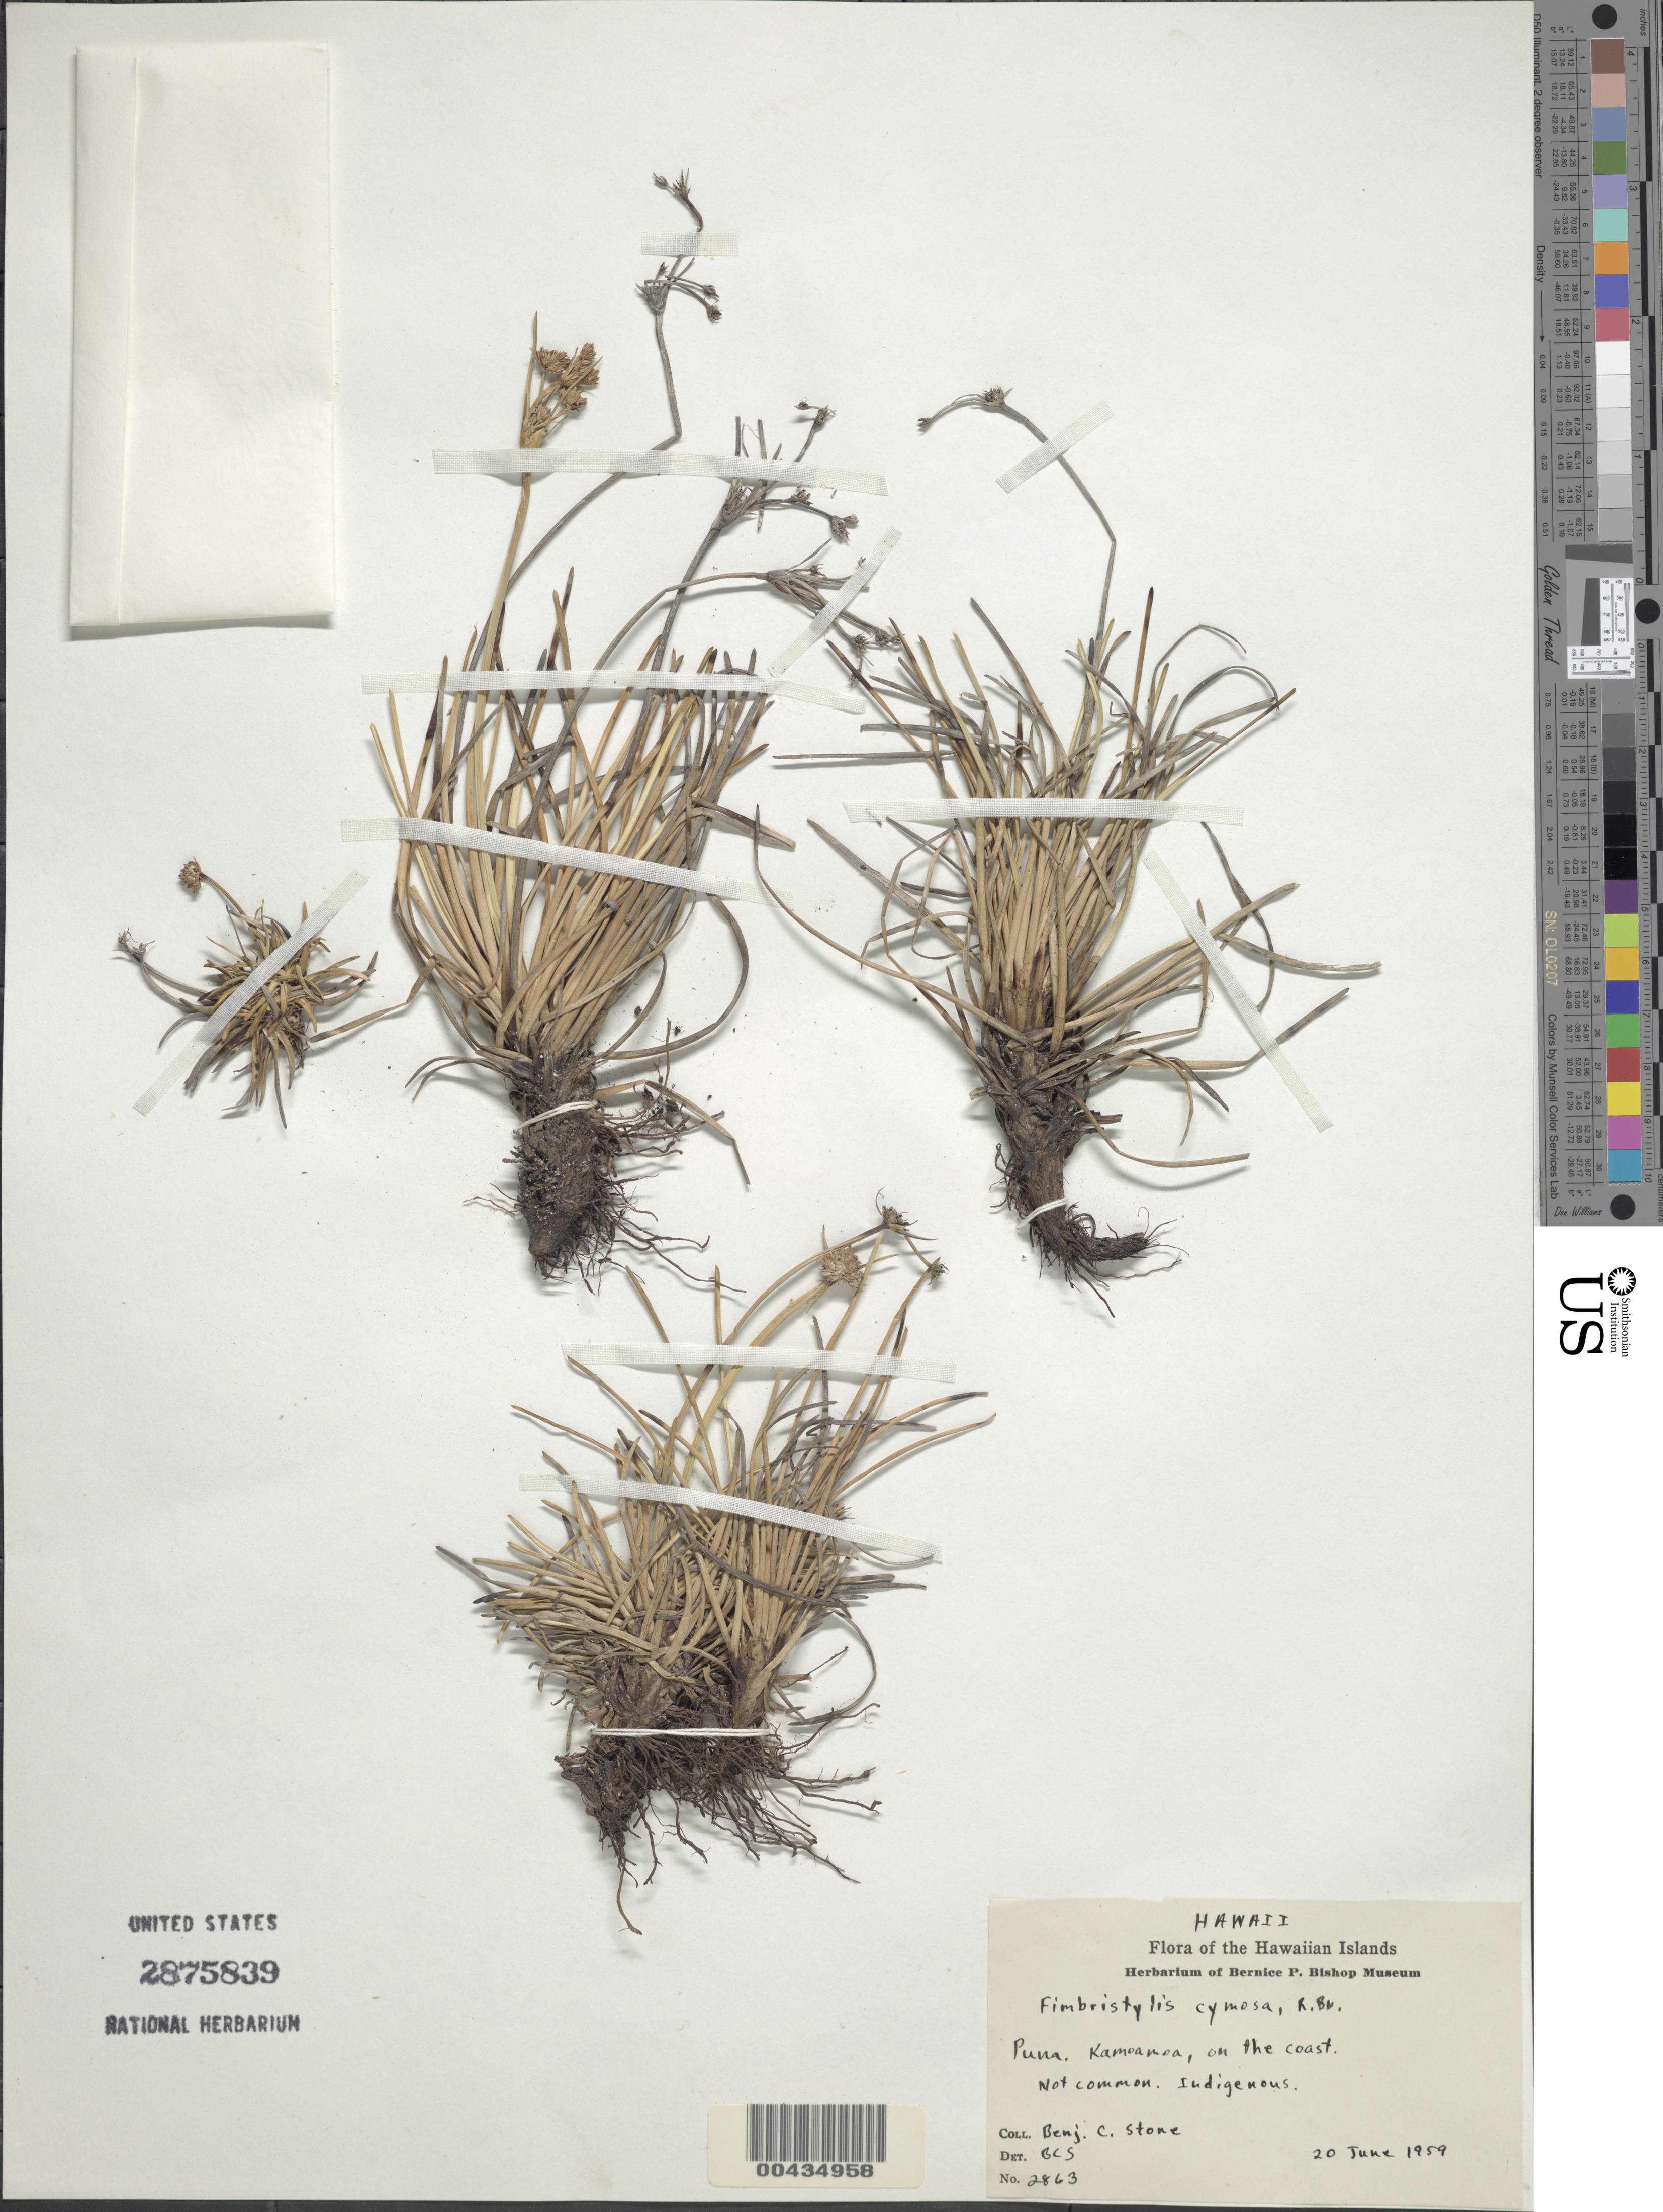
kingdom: Plantae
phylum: Tracheophyta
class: Liliopsida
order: Poales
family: Cyperaceae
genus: Fimbristylis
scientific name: Fimbristylis cymosa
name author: R. Br.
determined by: Stone, Benjamin C.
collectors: B. C. Stone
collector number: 2863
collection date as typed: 20 Jun 1959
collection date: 1959-06-20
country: United States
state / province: Hawaii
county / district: Hawaii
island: Hawaii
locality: Puna, Kamoamoa, on the coast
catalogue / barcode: US 2875839